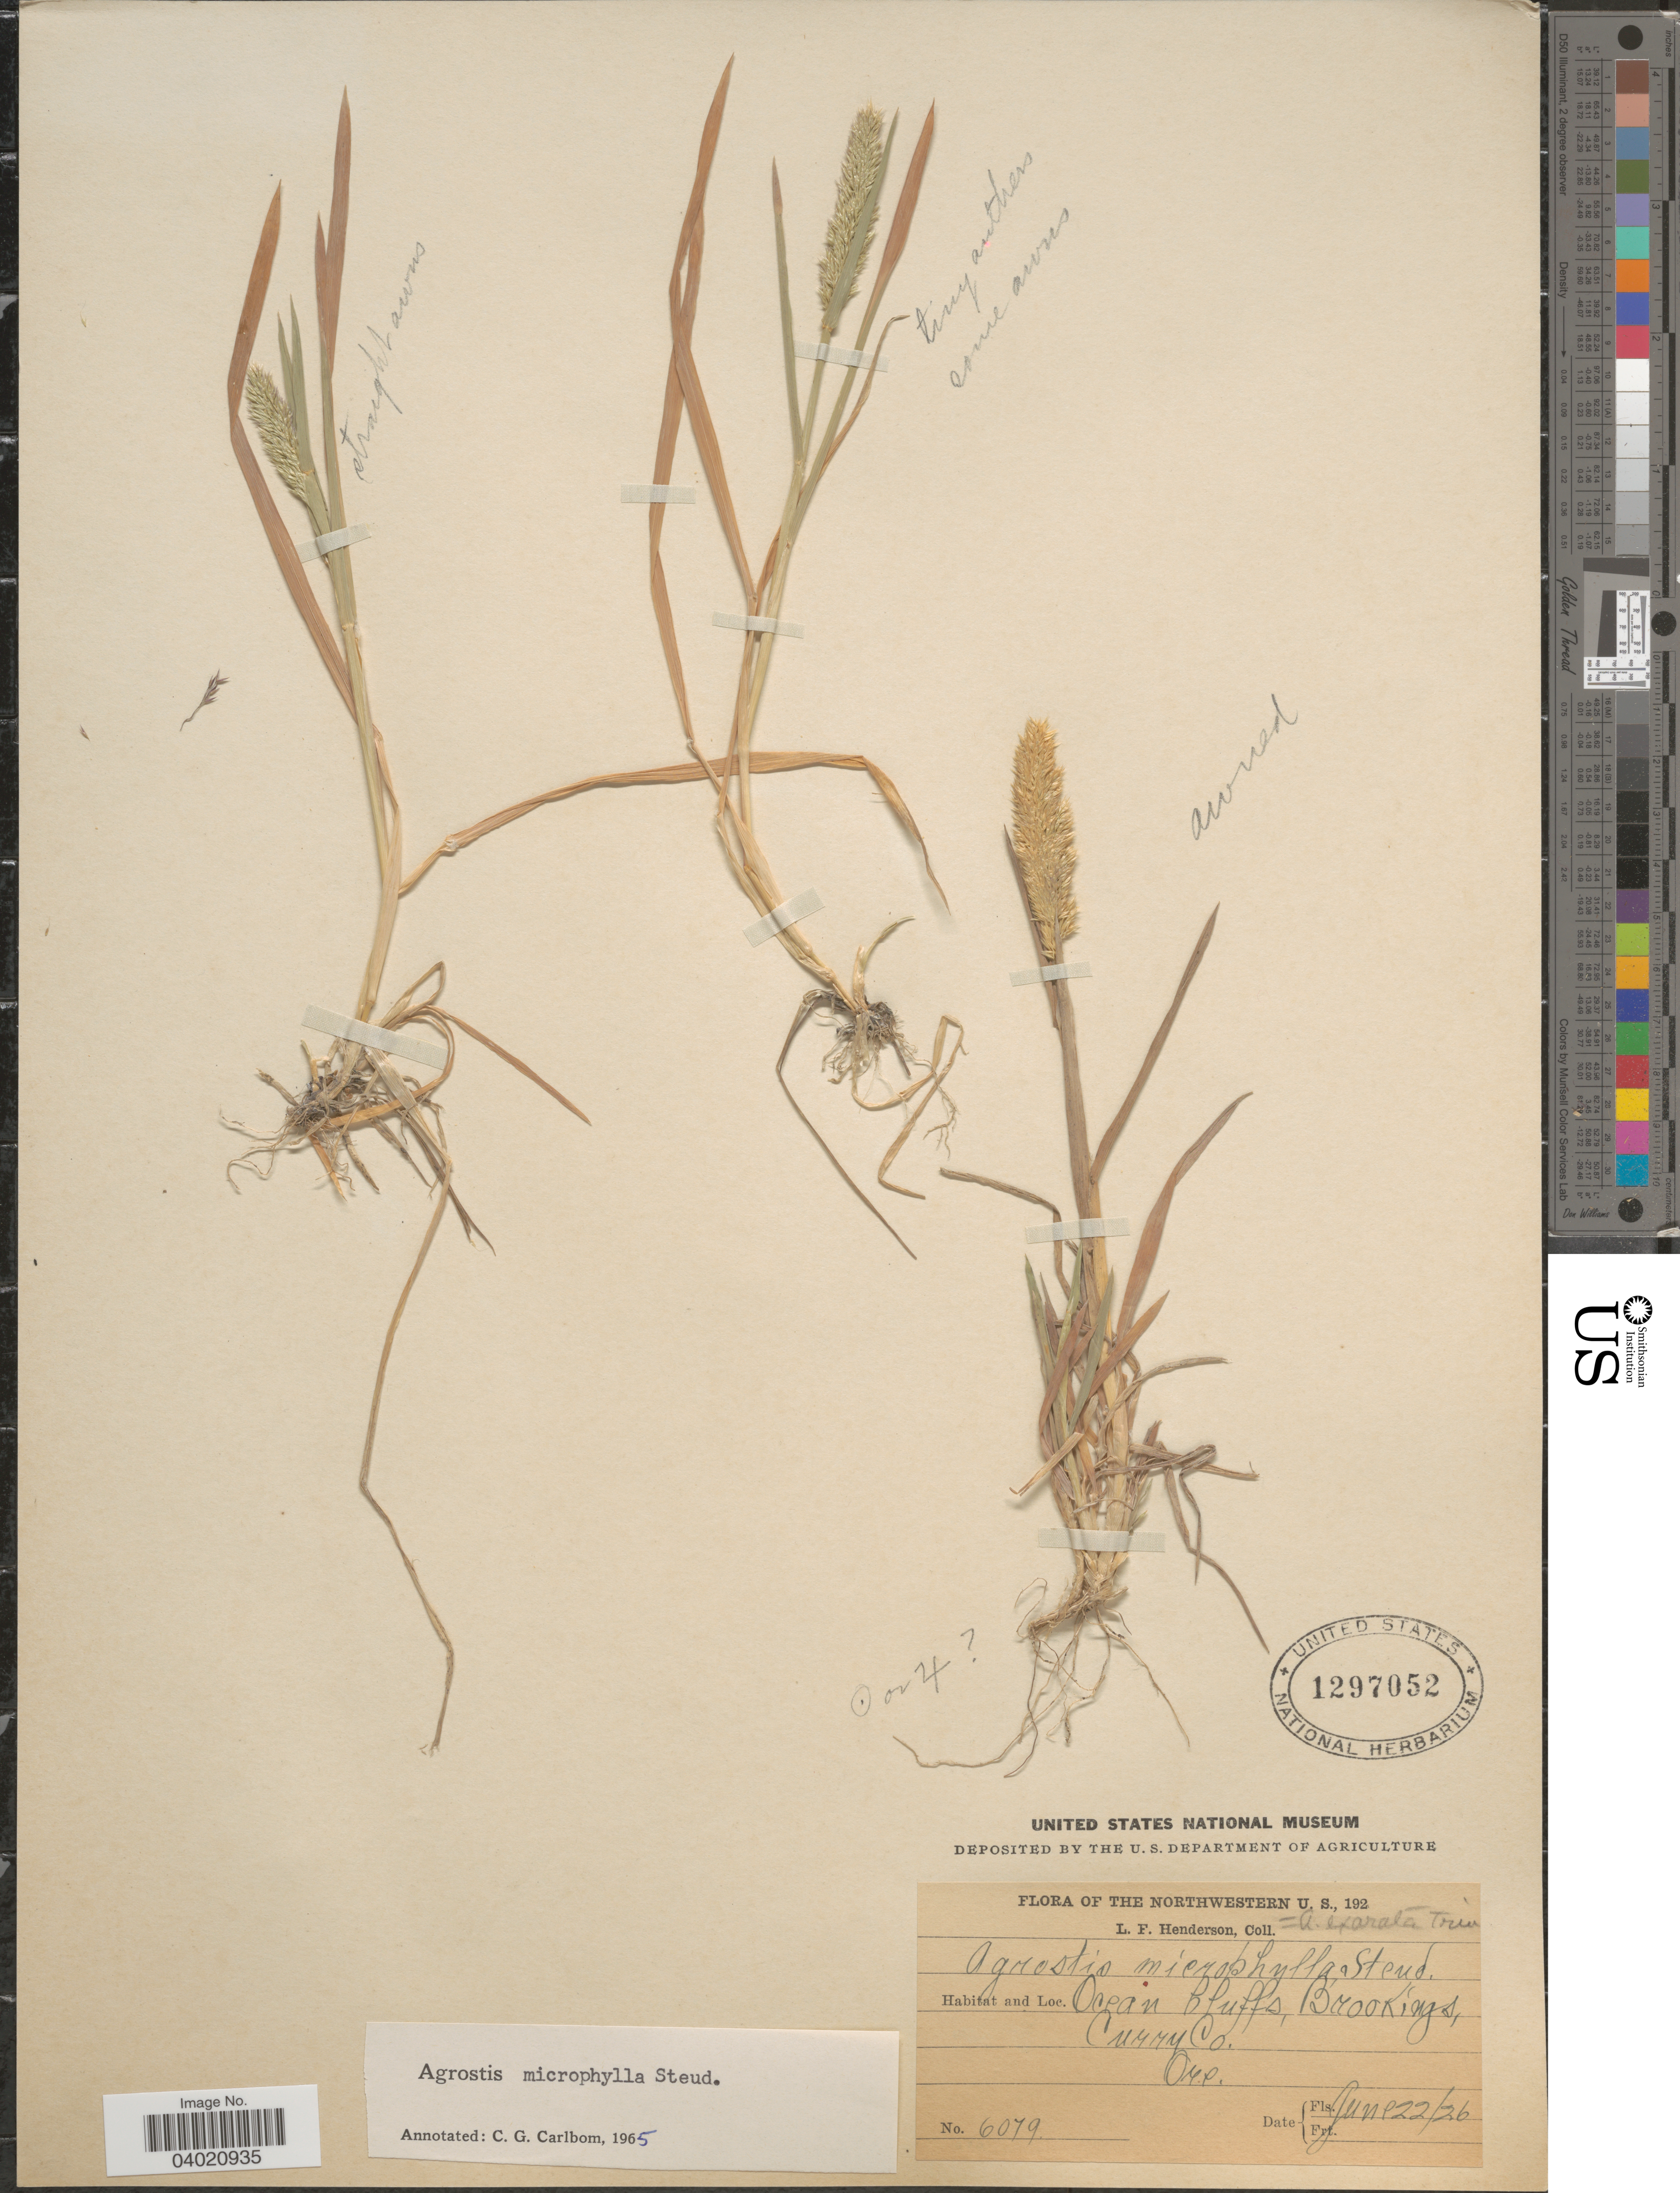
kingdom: Plantae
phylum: Tracheophyta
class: Liliopsida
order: Poales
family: Poaceae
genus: Agrostis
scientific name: Agrostis microphylla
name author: Steud.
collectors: L. Henderson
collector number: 6079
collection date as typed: Transcribed d/m/y: 22/6/26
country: United States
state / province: Oregon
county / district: Curry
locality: Ocean Bluffs, Brookings, Curry Co.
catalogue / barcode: US 1297052